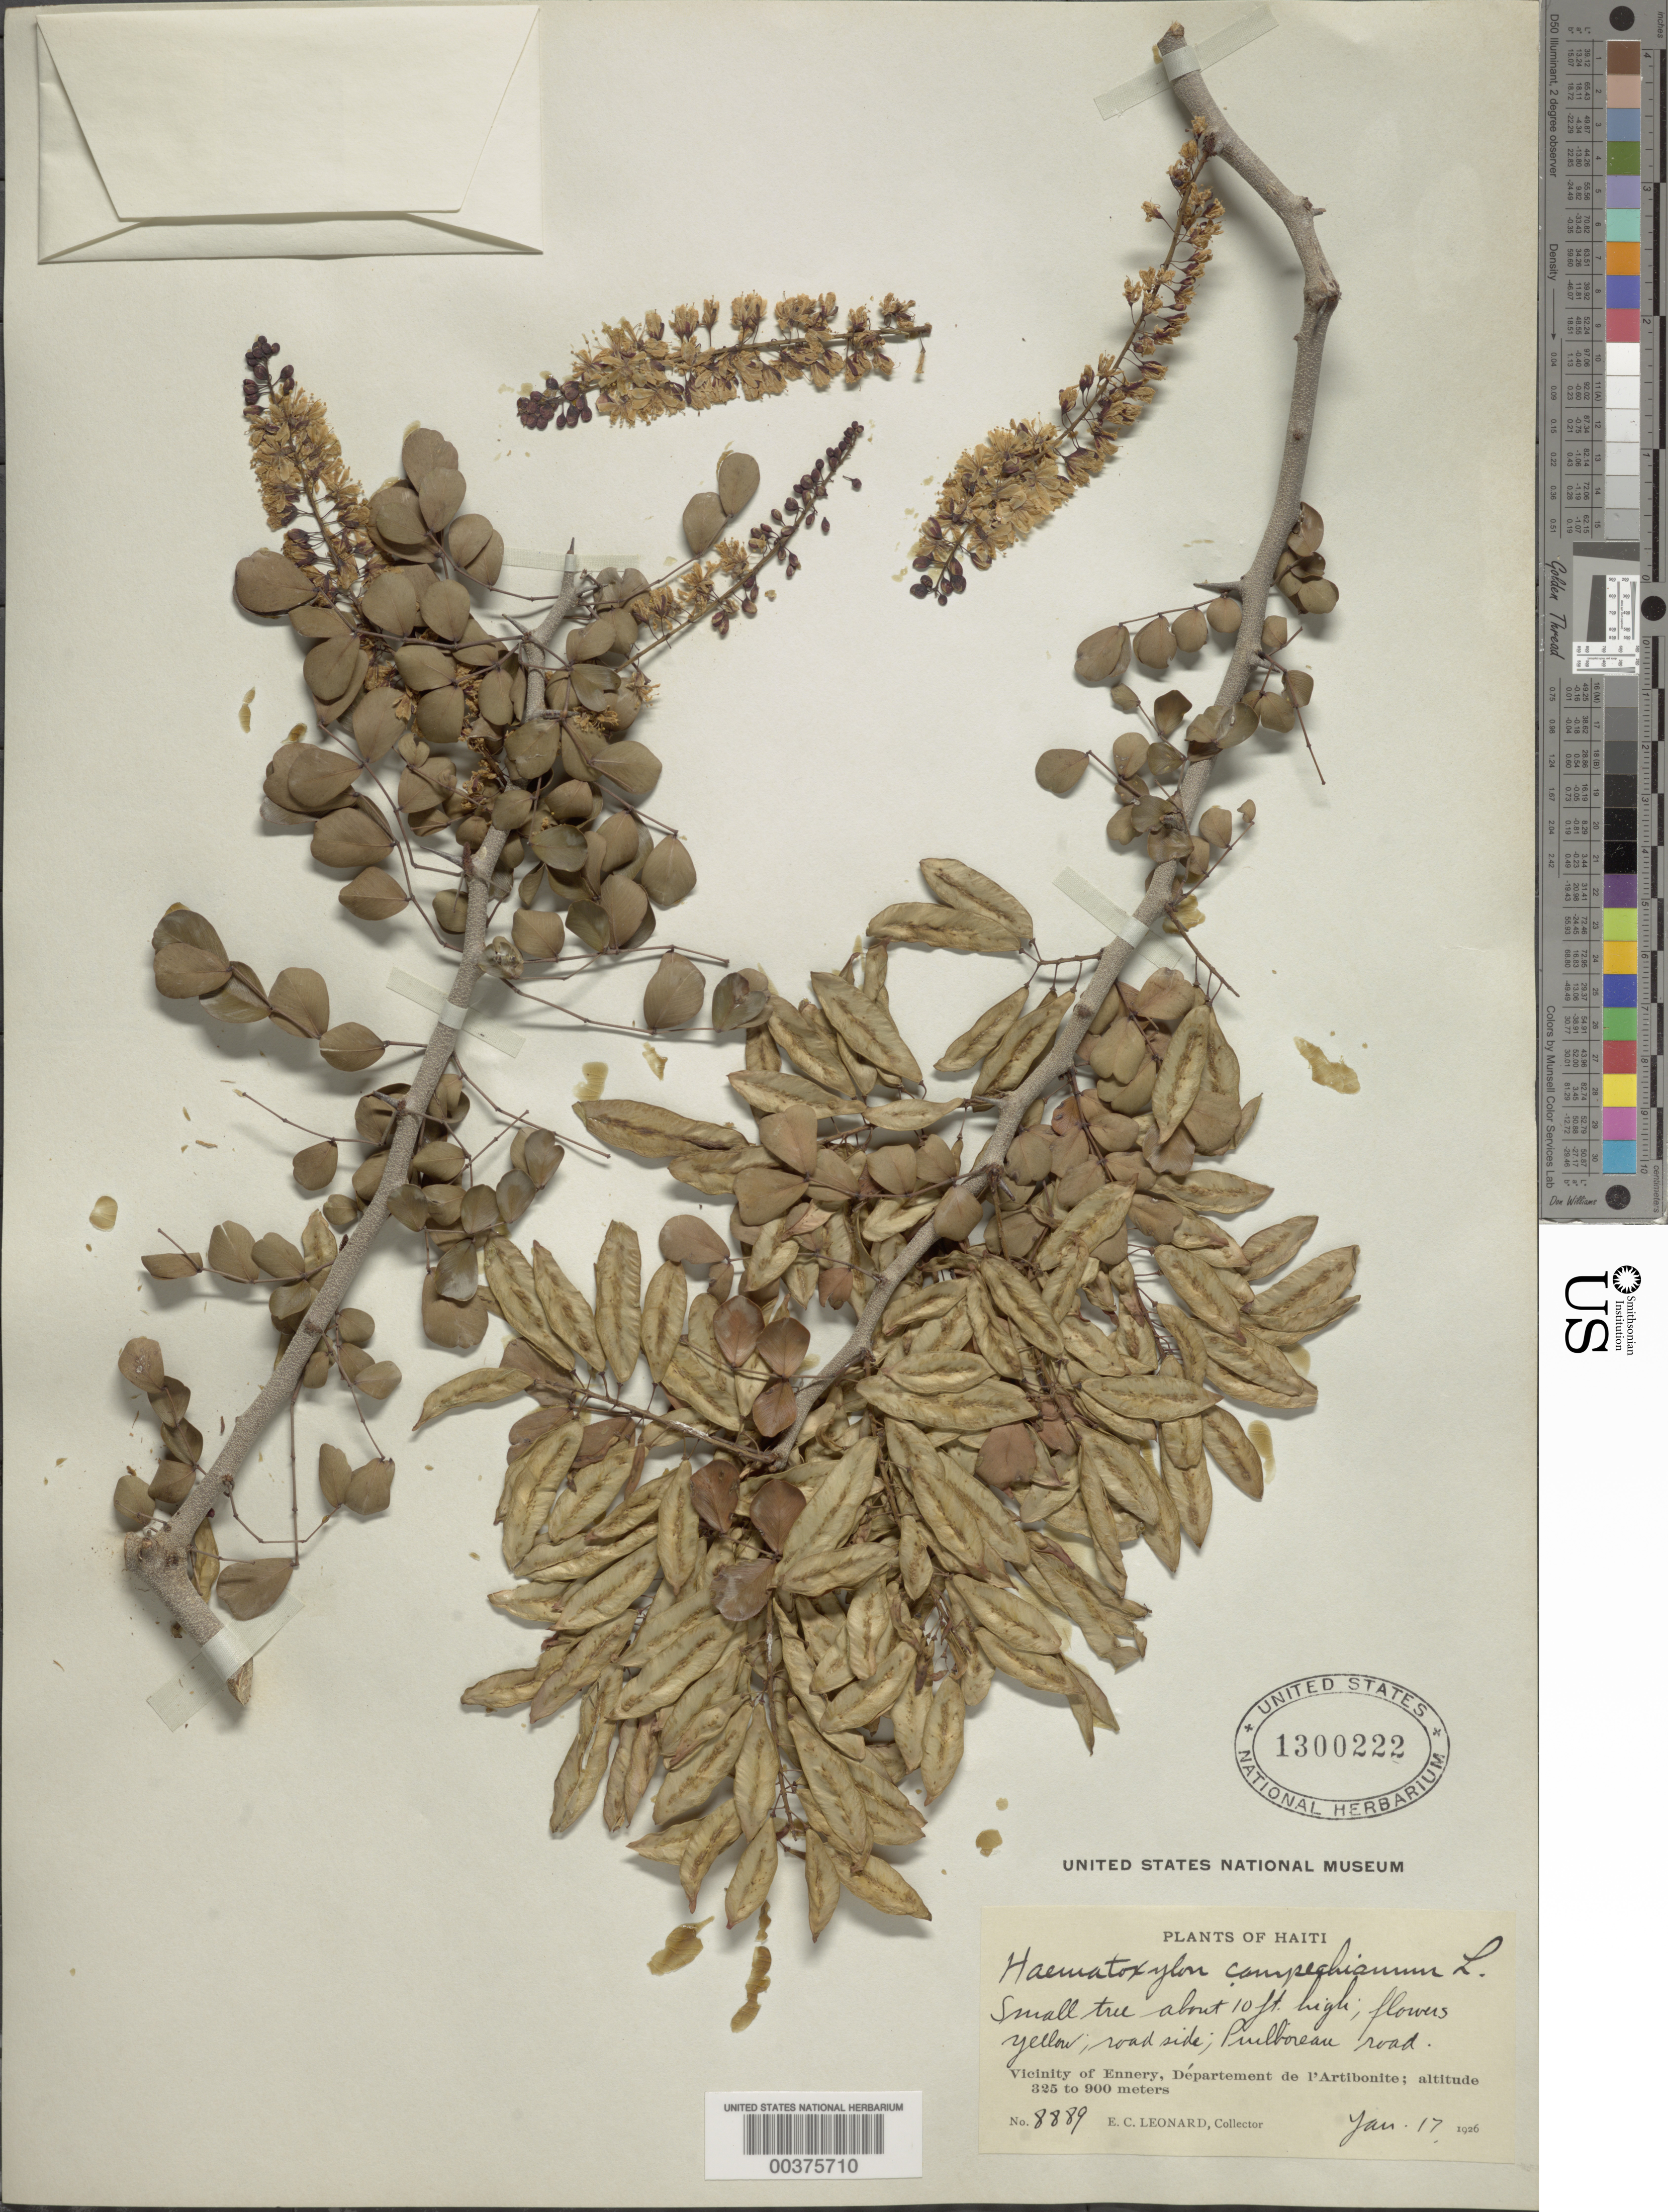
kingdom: Plantae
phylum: Tracheophyta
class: Magnoliopsida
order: Fabales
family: Fabaceae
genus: Haematoxylum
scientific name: Haematoxylum campechianum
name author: L.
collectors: E. C. Leonard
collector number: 8889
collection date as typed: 17 Jan 1926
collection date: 1926-01-17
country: Haiti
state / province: Artibonite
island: Hispaniola Island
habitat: Roadside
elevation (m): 325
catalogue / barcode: US 1300222